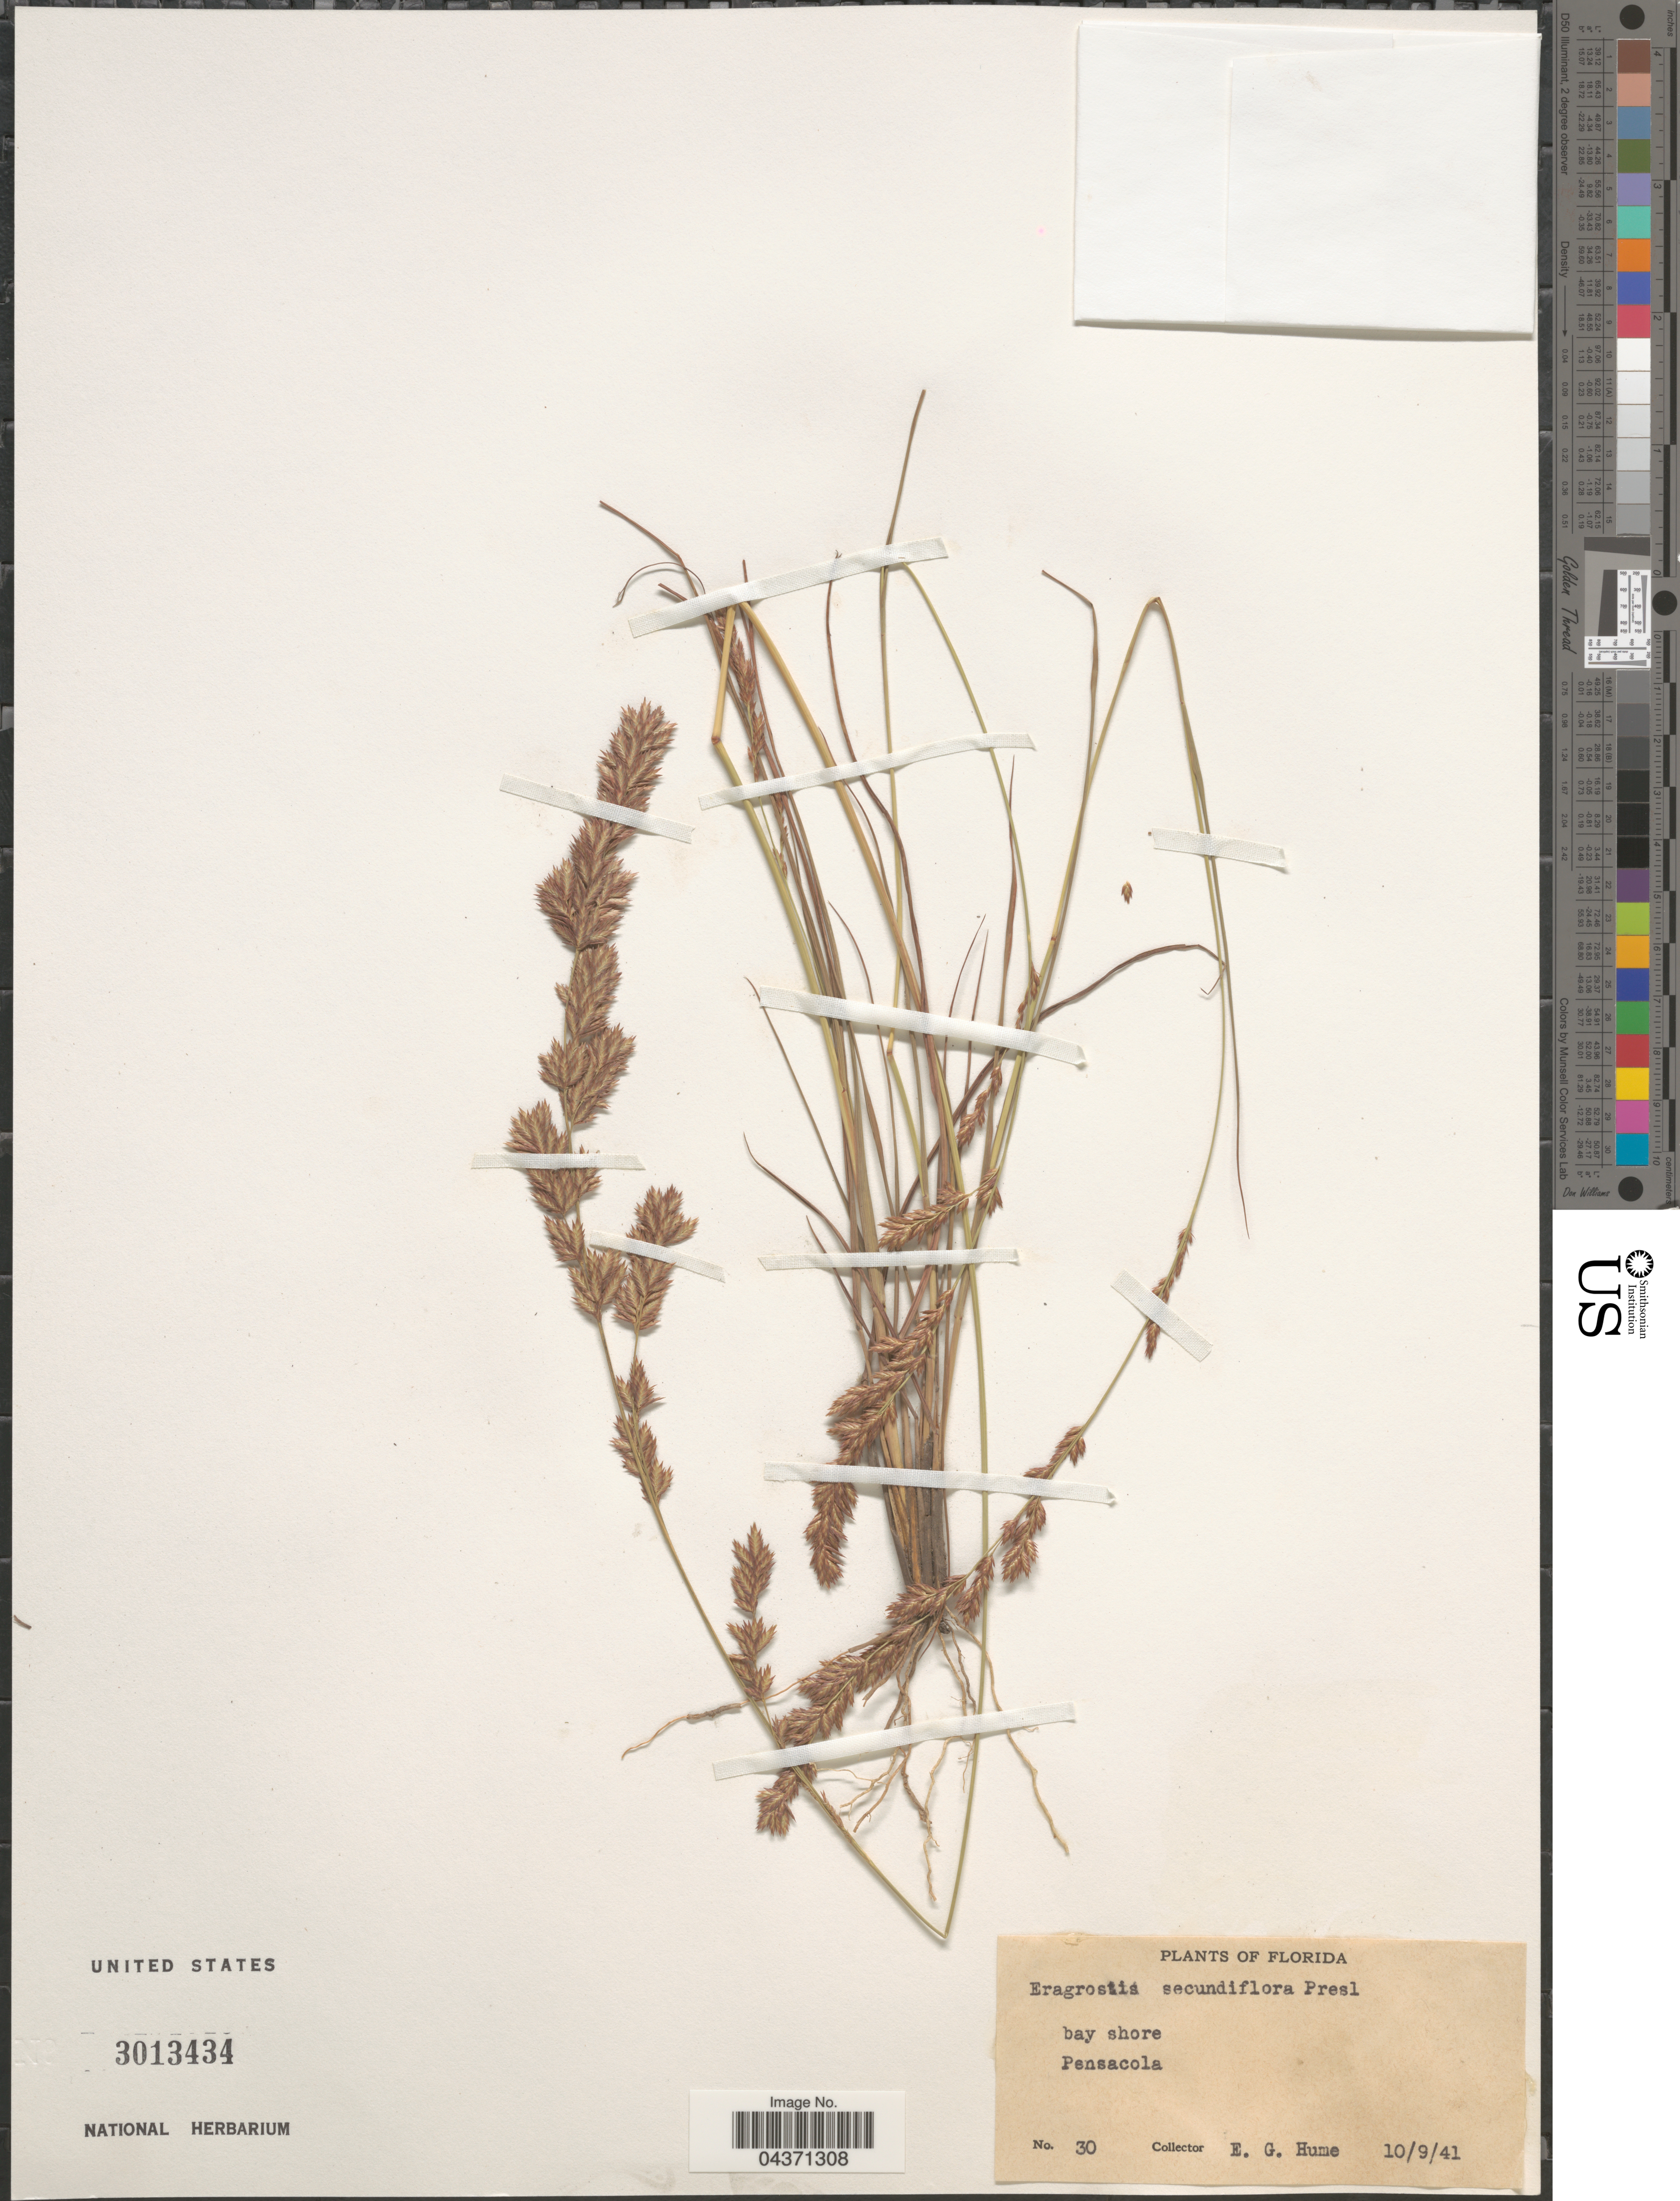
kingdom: Plantae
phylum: Tracheophyta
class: Liliopsida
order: Poales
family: Poaceae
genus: Eragrostis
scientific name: Eragrostis secundiflora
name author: J. Presl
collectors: E. Hume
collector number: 30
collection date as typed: Transcribed d/m/y: 9/10/41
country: United States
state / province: Florida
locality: Bay shore. Pensacola.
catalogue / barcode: US 3013434